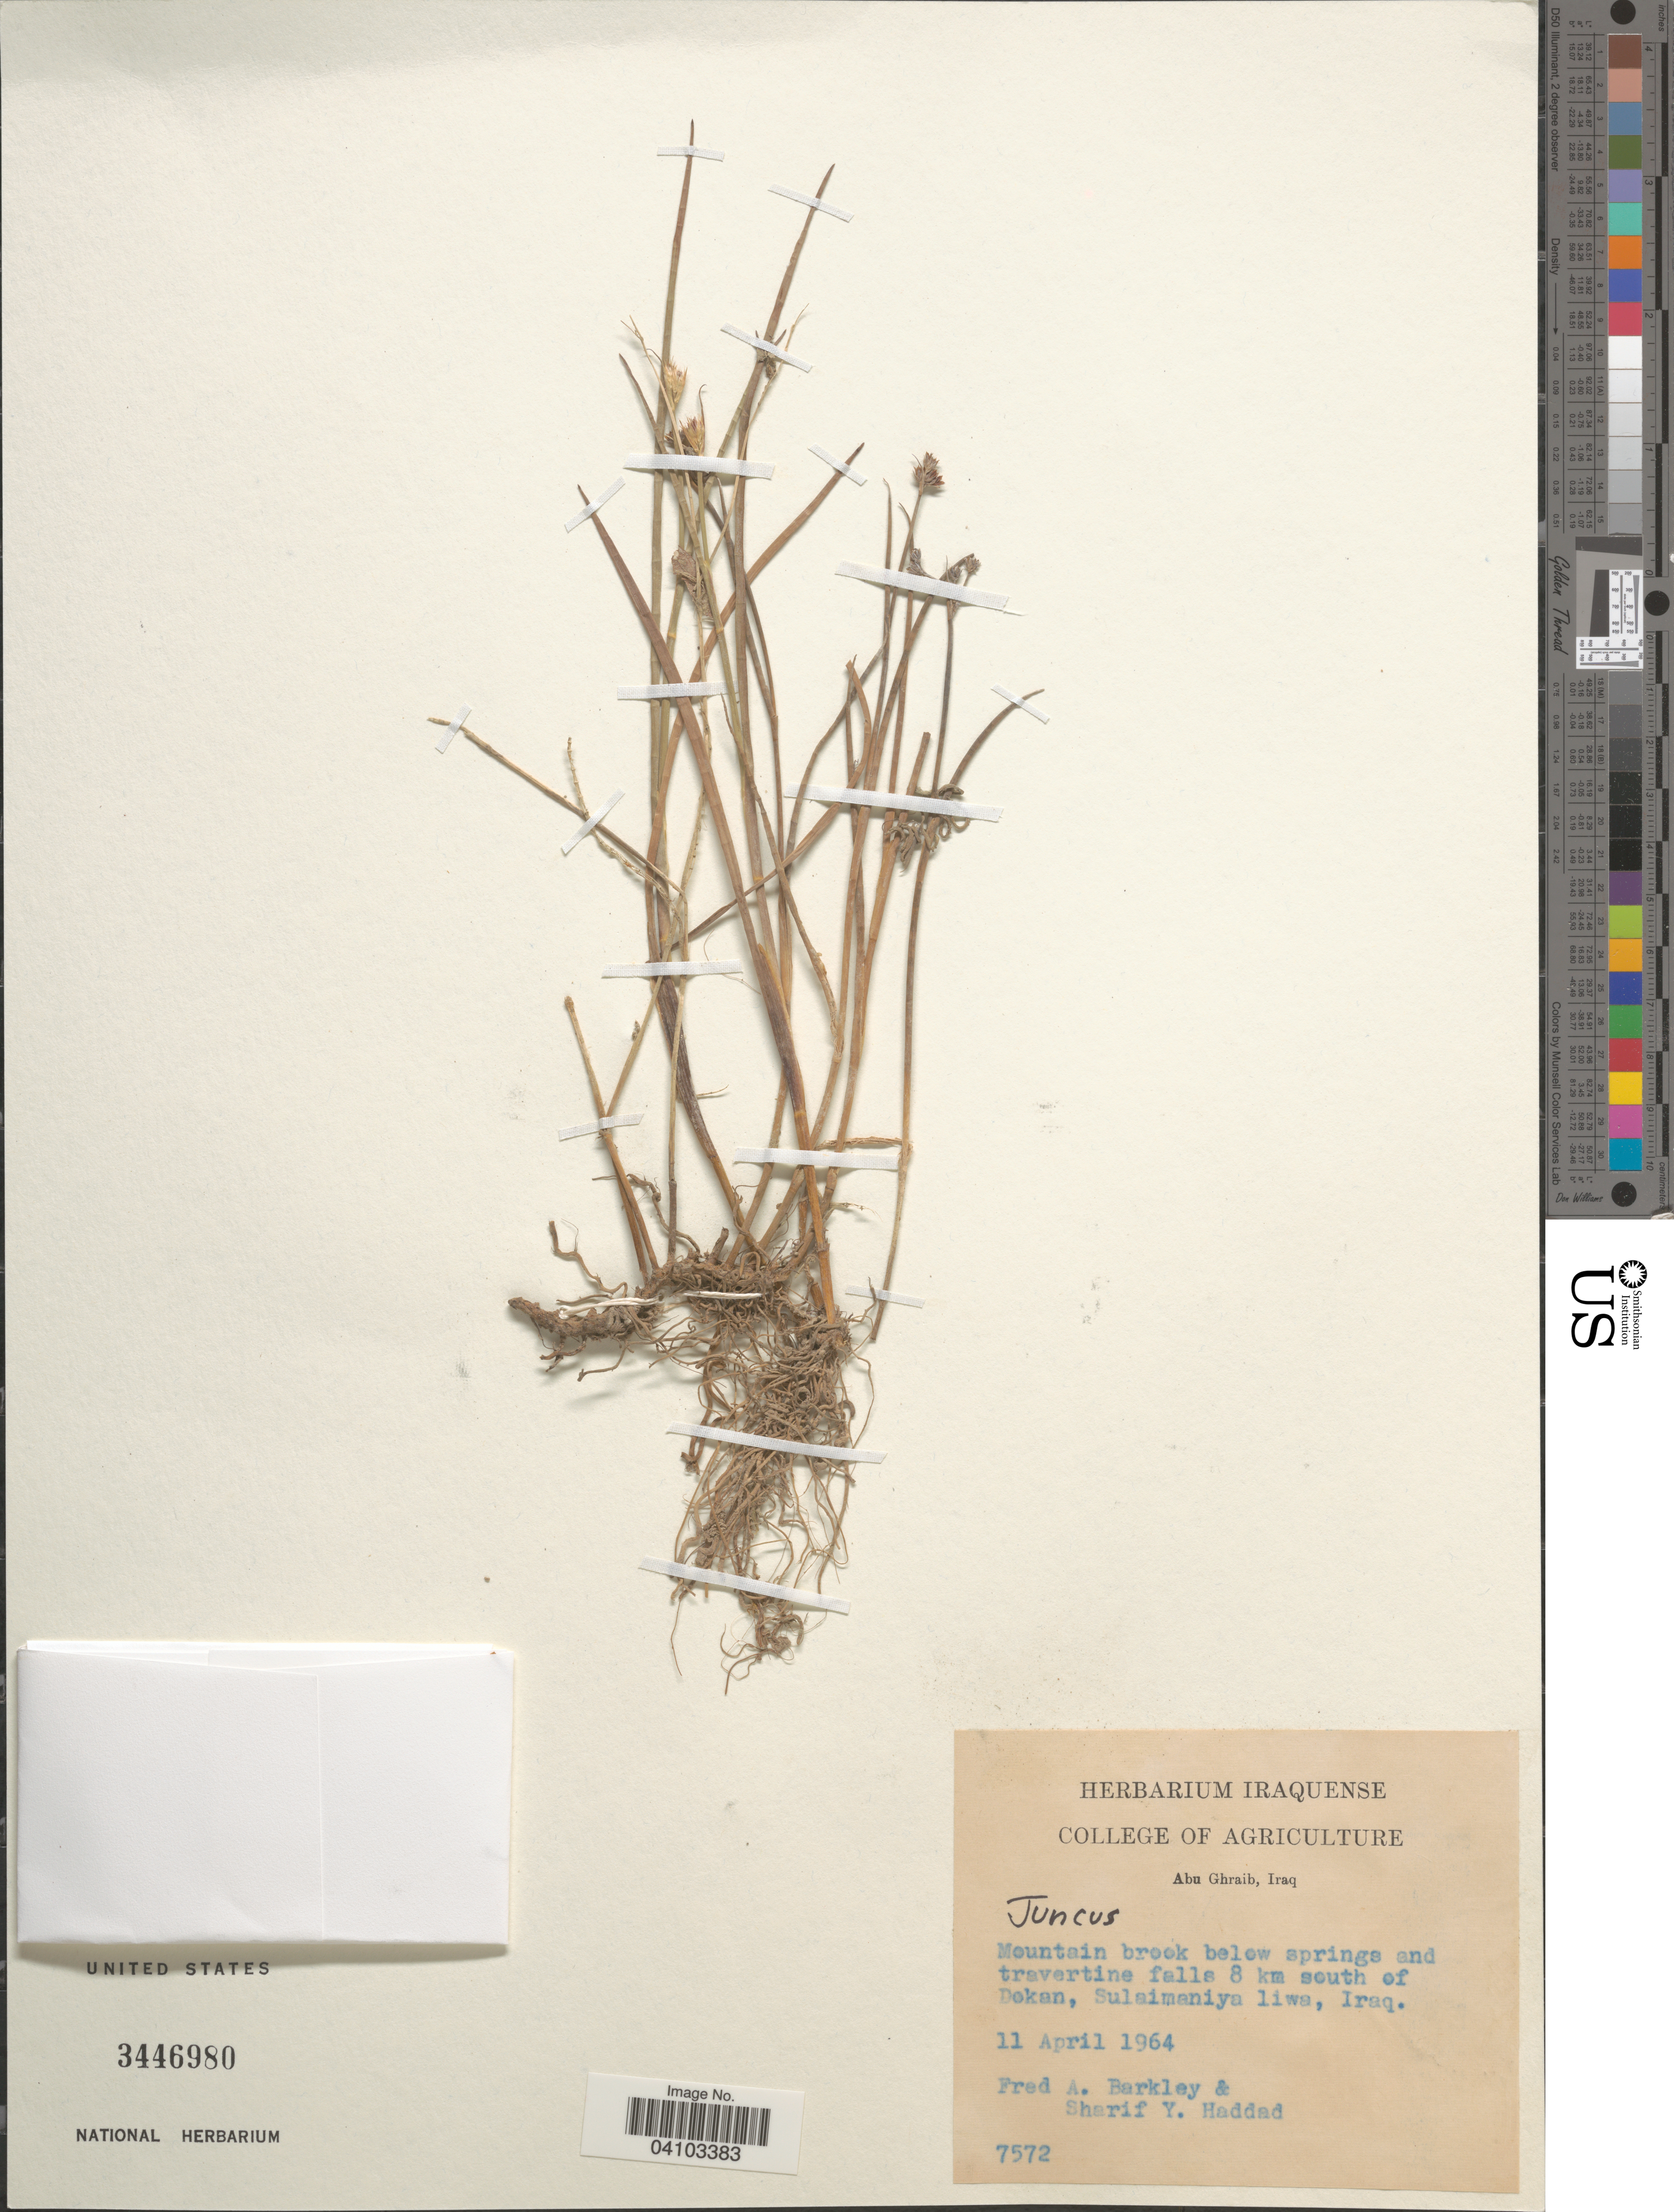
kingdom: Plantae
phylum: Tracheophyta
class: Liliopsida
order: Poales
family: Juncaceae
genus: Juncus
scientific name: Juncus sp.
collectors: F. A. Barkley & S. Haddad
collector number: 7572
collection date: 1964-04-11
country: Iraq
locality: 8 km south of Dokan, Sulaimaniya liwa.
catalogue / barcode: US 3446980